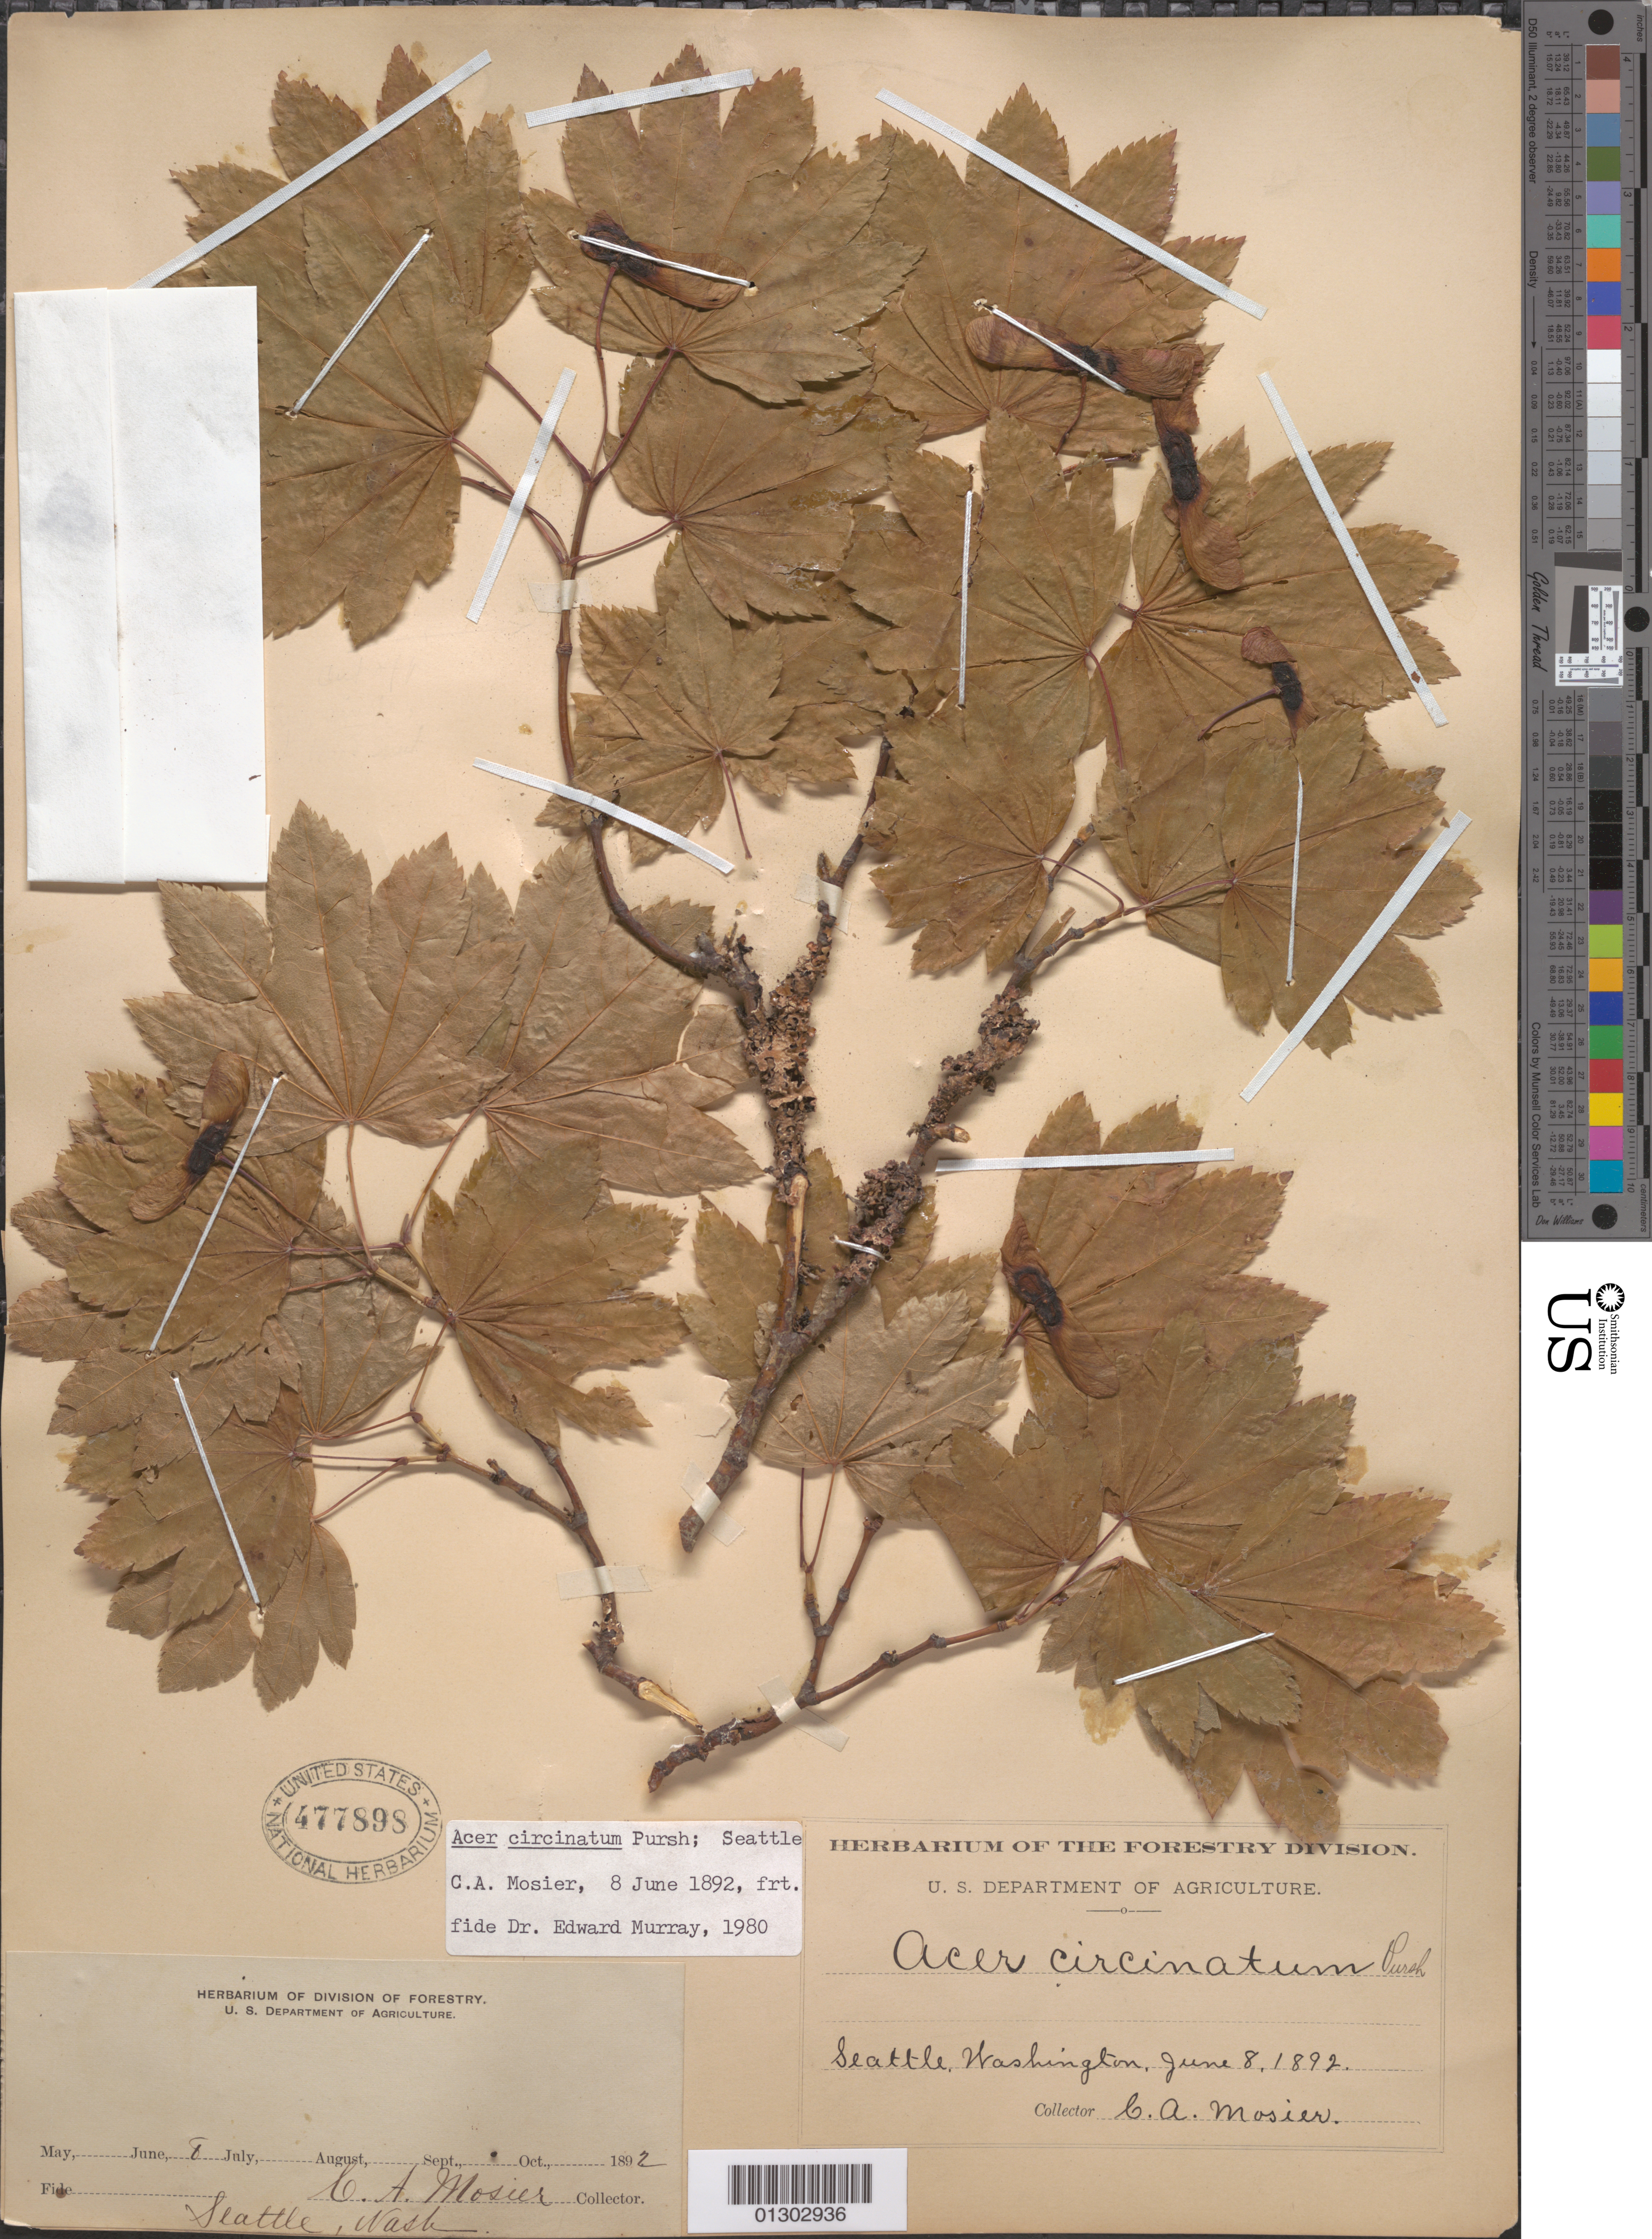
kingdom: Plantae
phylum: Tracheophyta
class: Magnoliopsida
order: Sapindales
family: Sapindaceae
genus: Acer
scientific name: Acer circinatum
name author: Pursh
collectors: C. A. Mosier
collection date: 1892-06-08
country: United States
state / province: Washington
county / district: King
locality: Seattle.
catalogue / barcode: US 477898